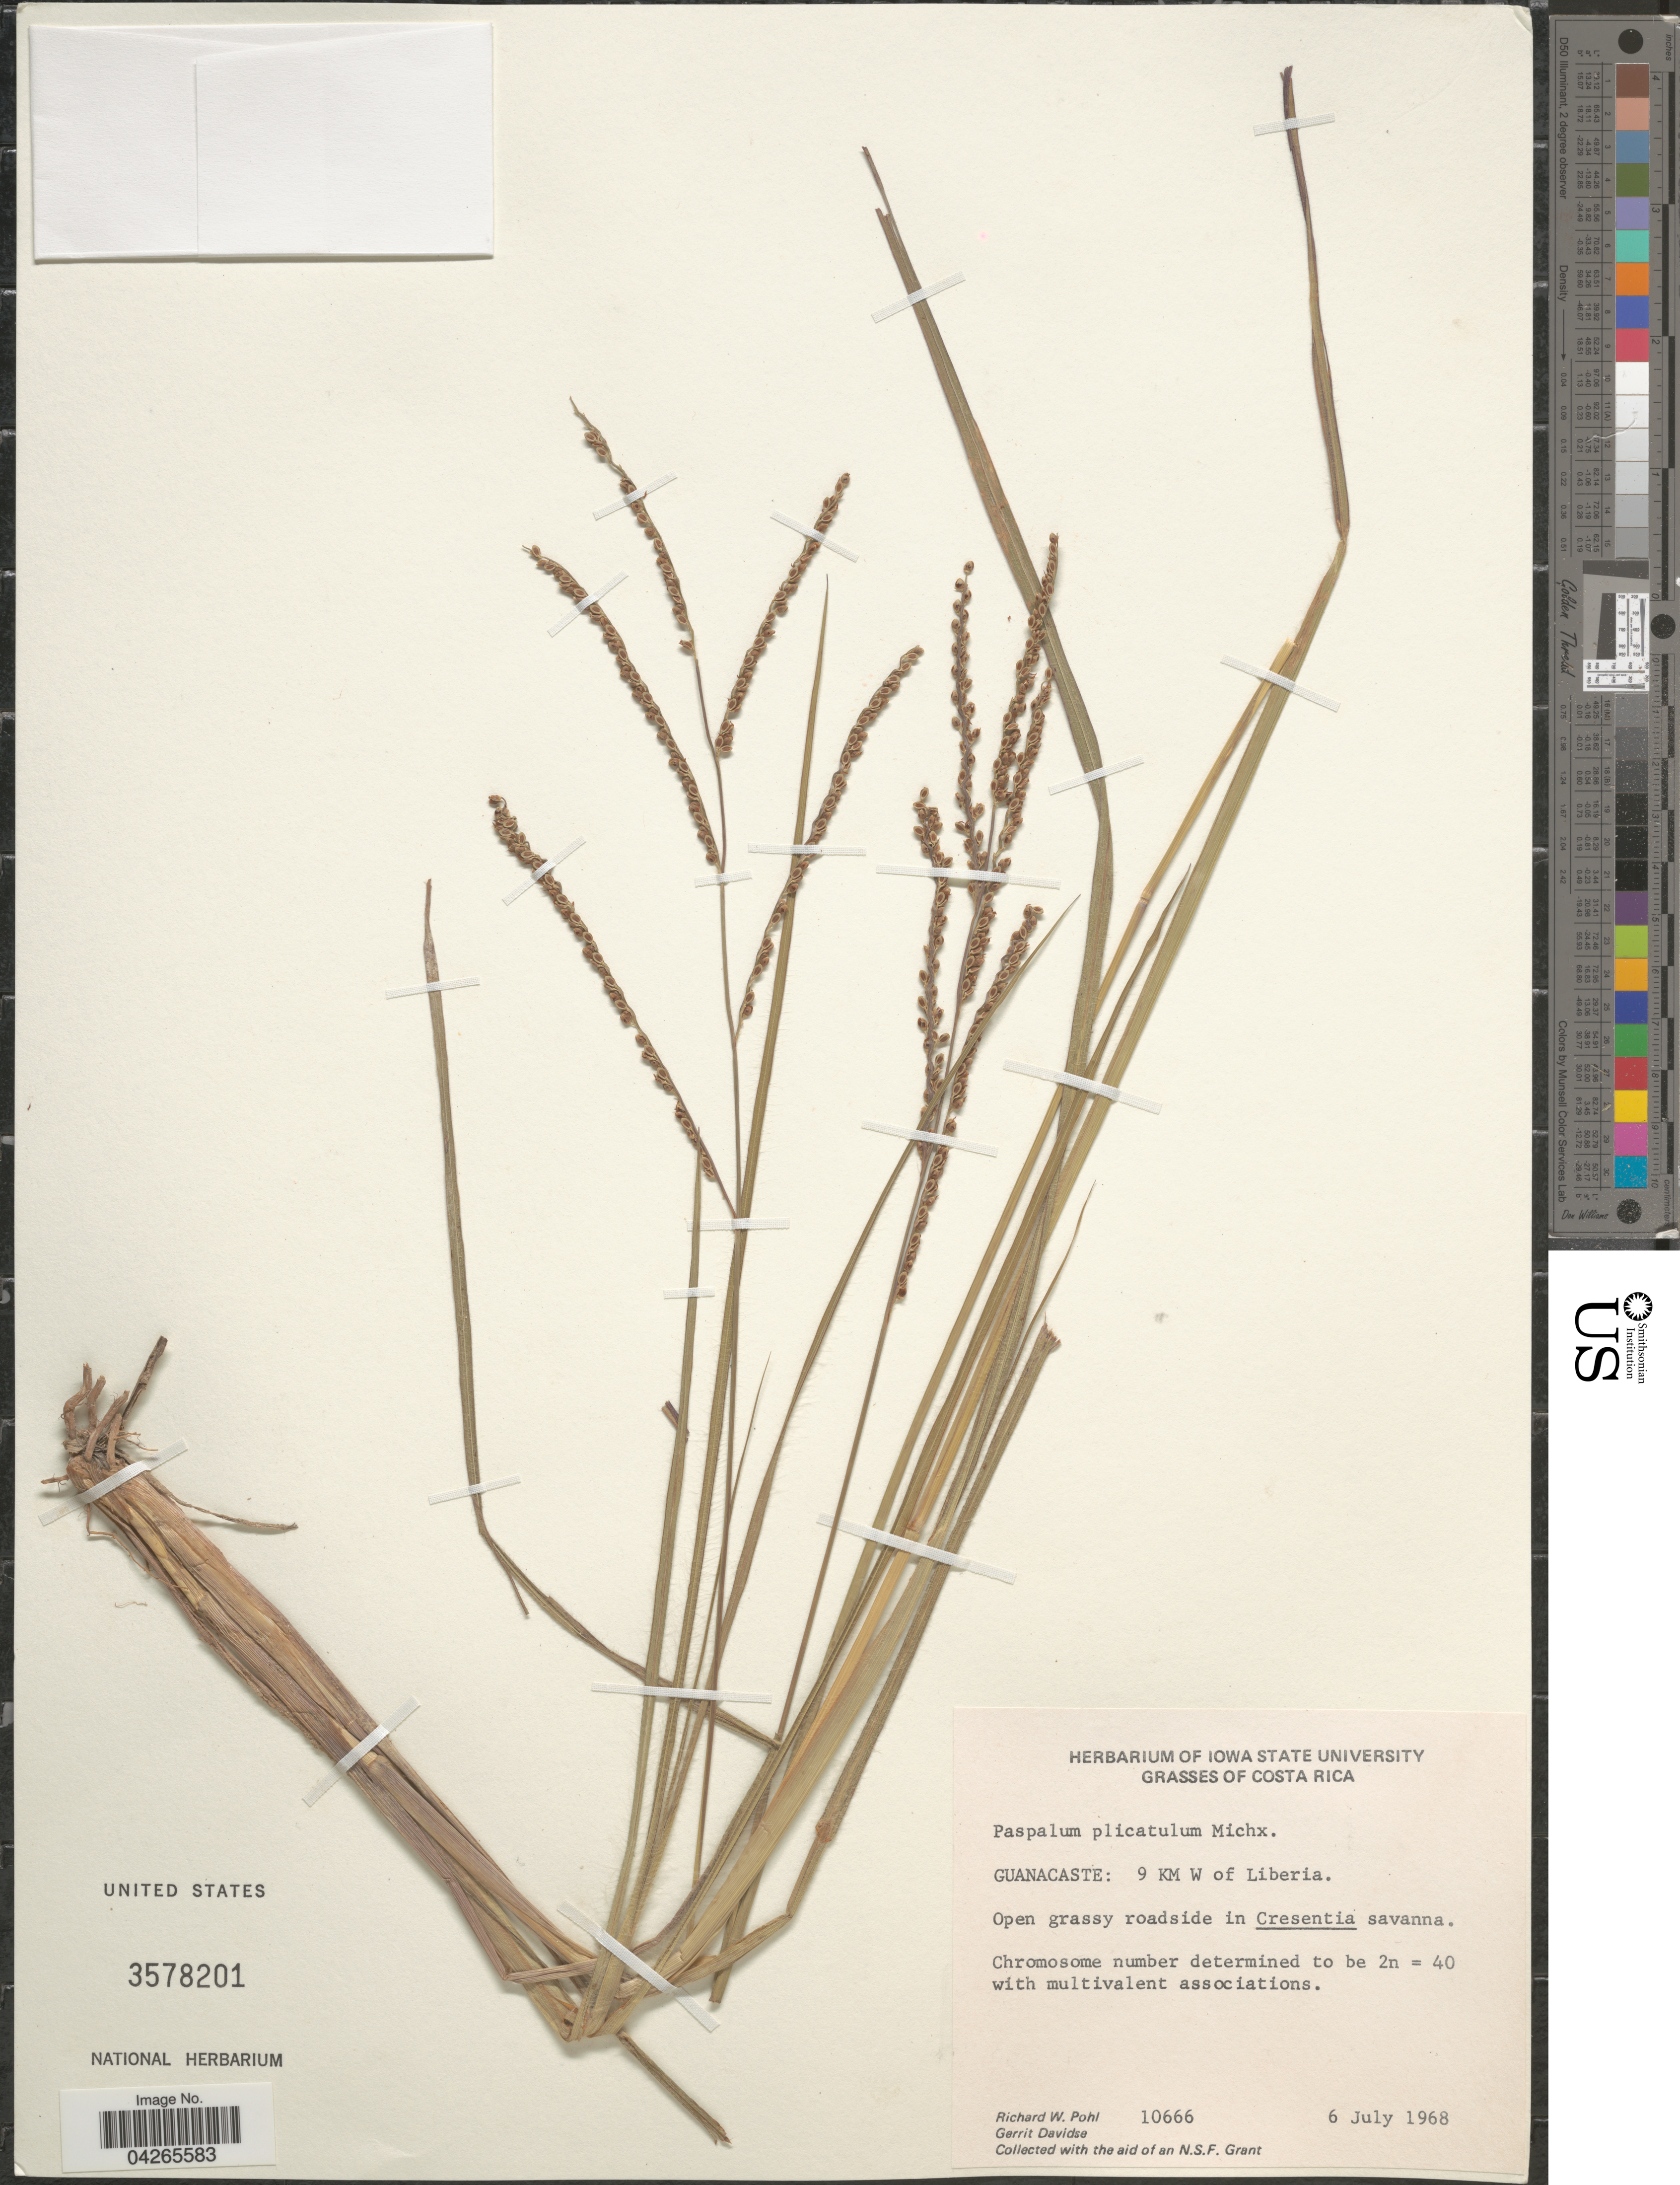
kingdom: Plantae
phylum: Tracheophyta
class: Liliopsida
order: Poales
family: Poaceae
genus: Paspalum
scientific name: Paspalum plicatulum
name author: Michx.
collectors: R. W. Pohl & G. Davidse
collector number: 10666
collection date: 1968-07-06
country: Costa Rica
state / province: Guanacaste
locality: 9 KM W of Liberia.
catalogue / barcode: US 3578201